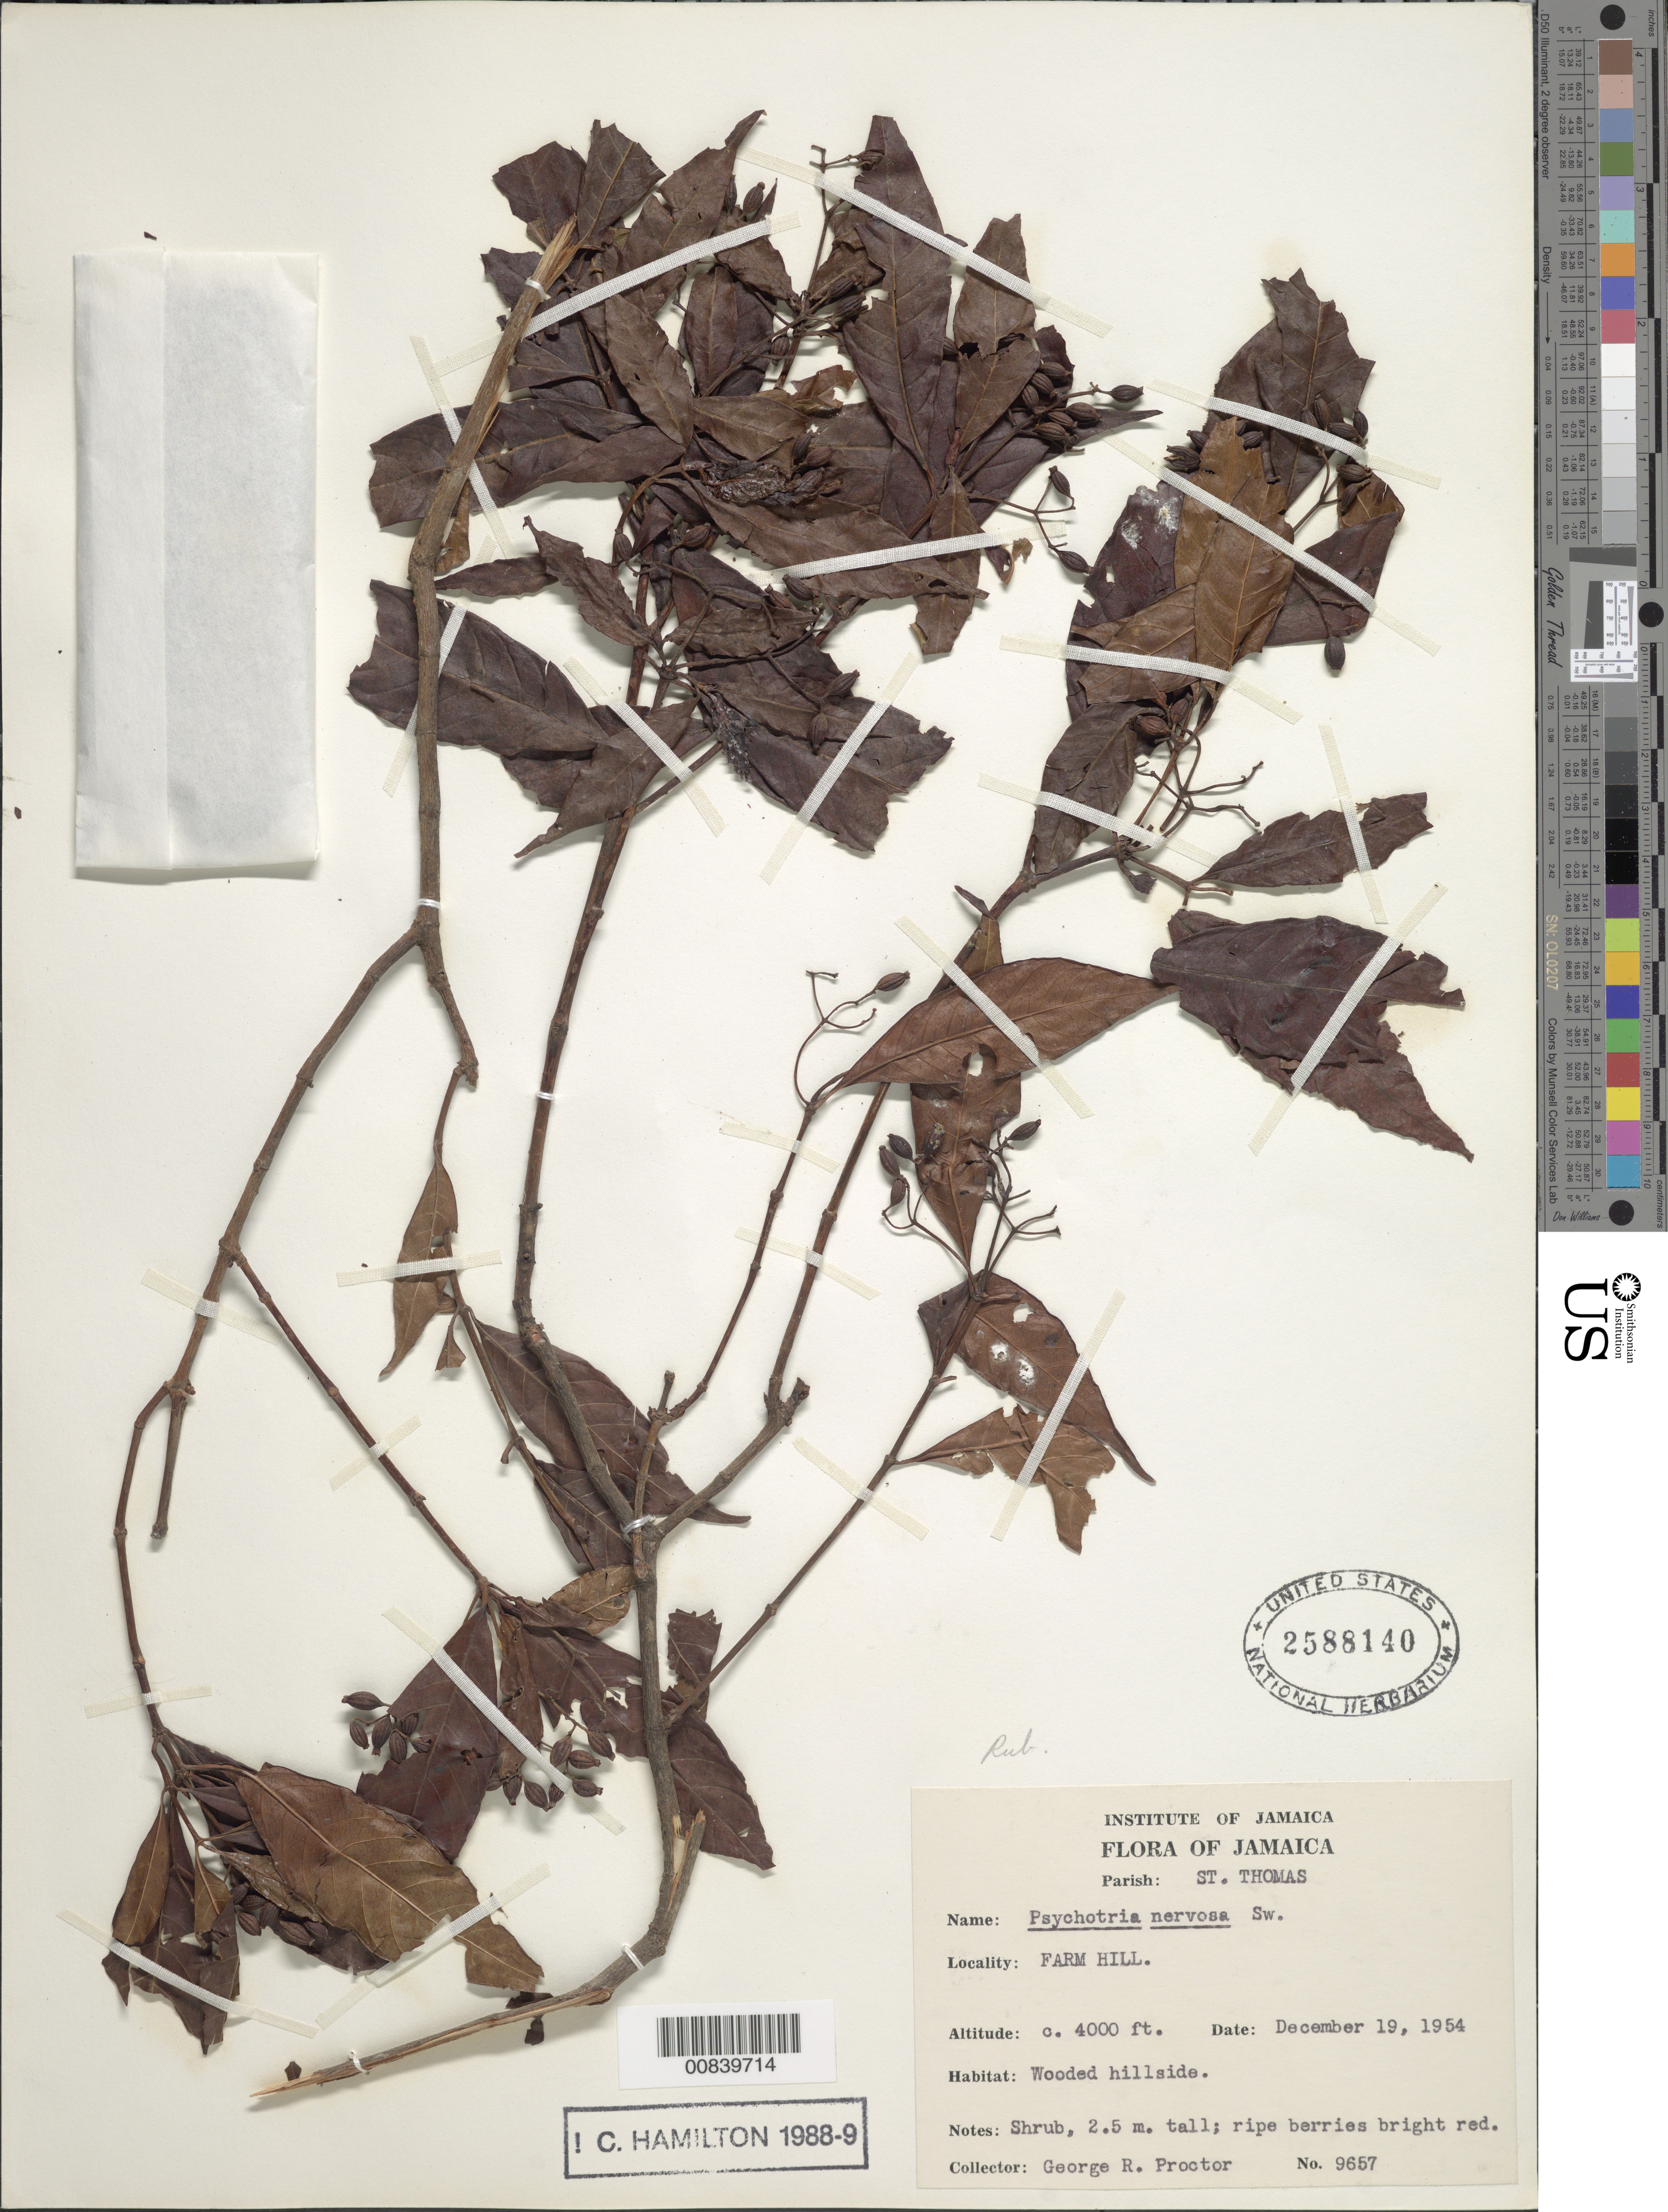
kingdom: Plantae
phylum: Tracheophyta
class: Magnoliopsida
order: Gentianales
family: Rubiaceae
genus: Psychotria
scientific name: Psychotria nervosa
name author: Sw.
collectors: G. R. Proctor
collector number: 9657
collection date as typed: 19 Dec 1954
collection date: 1954-12-19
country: Jamaica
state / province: Saint Thomas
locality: Farm Hill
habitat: Wooded hillside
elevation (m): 1219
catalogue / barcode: US 2588140